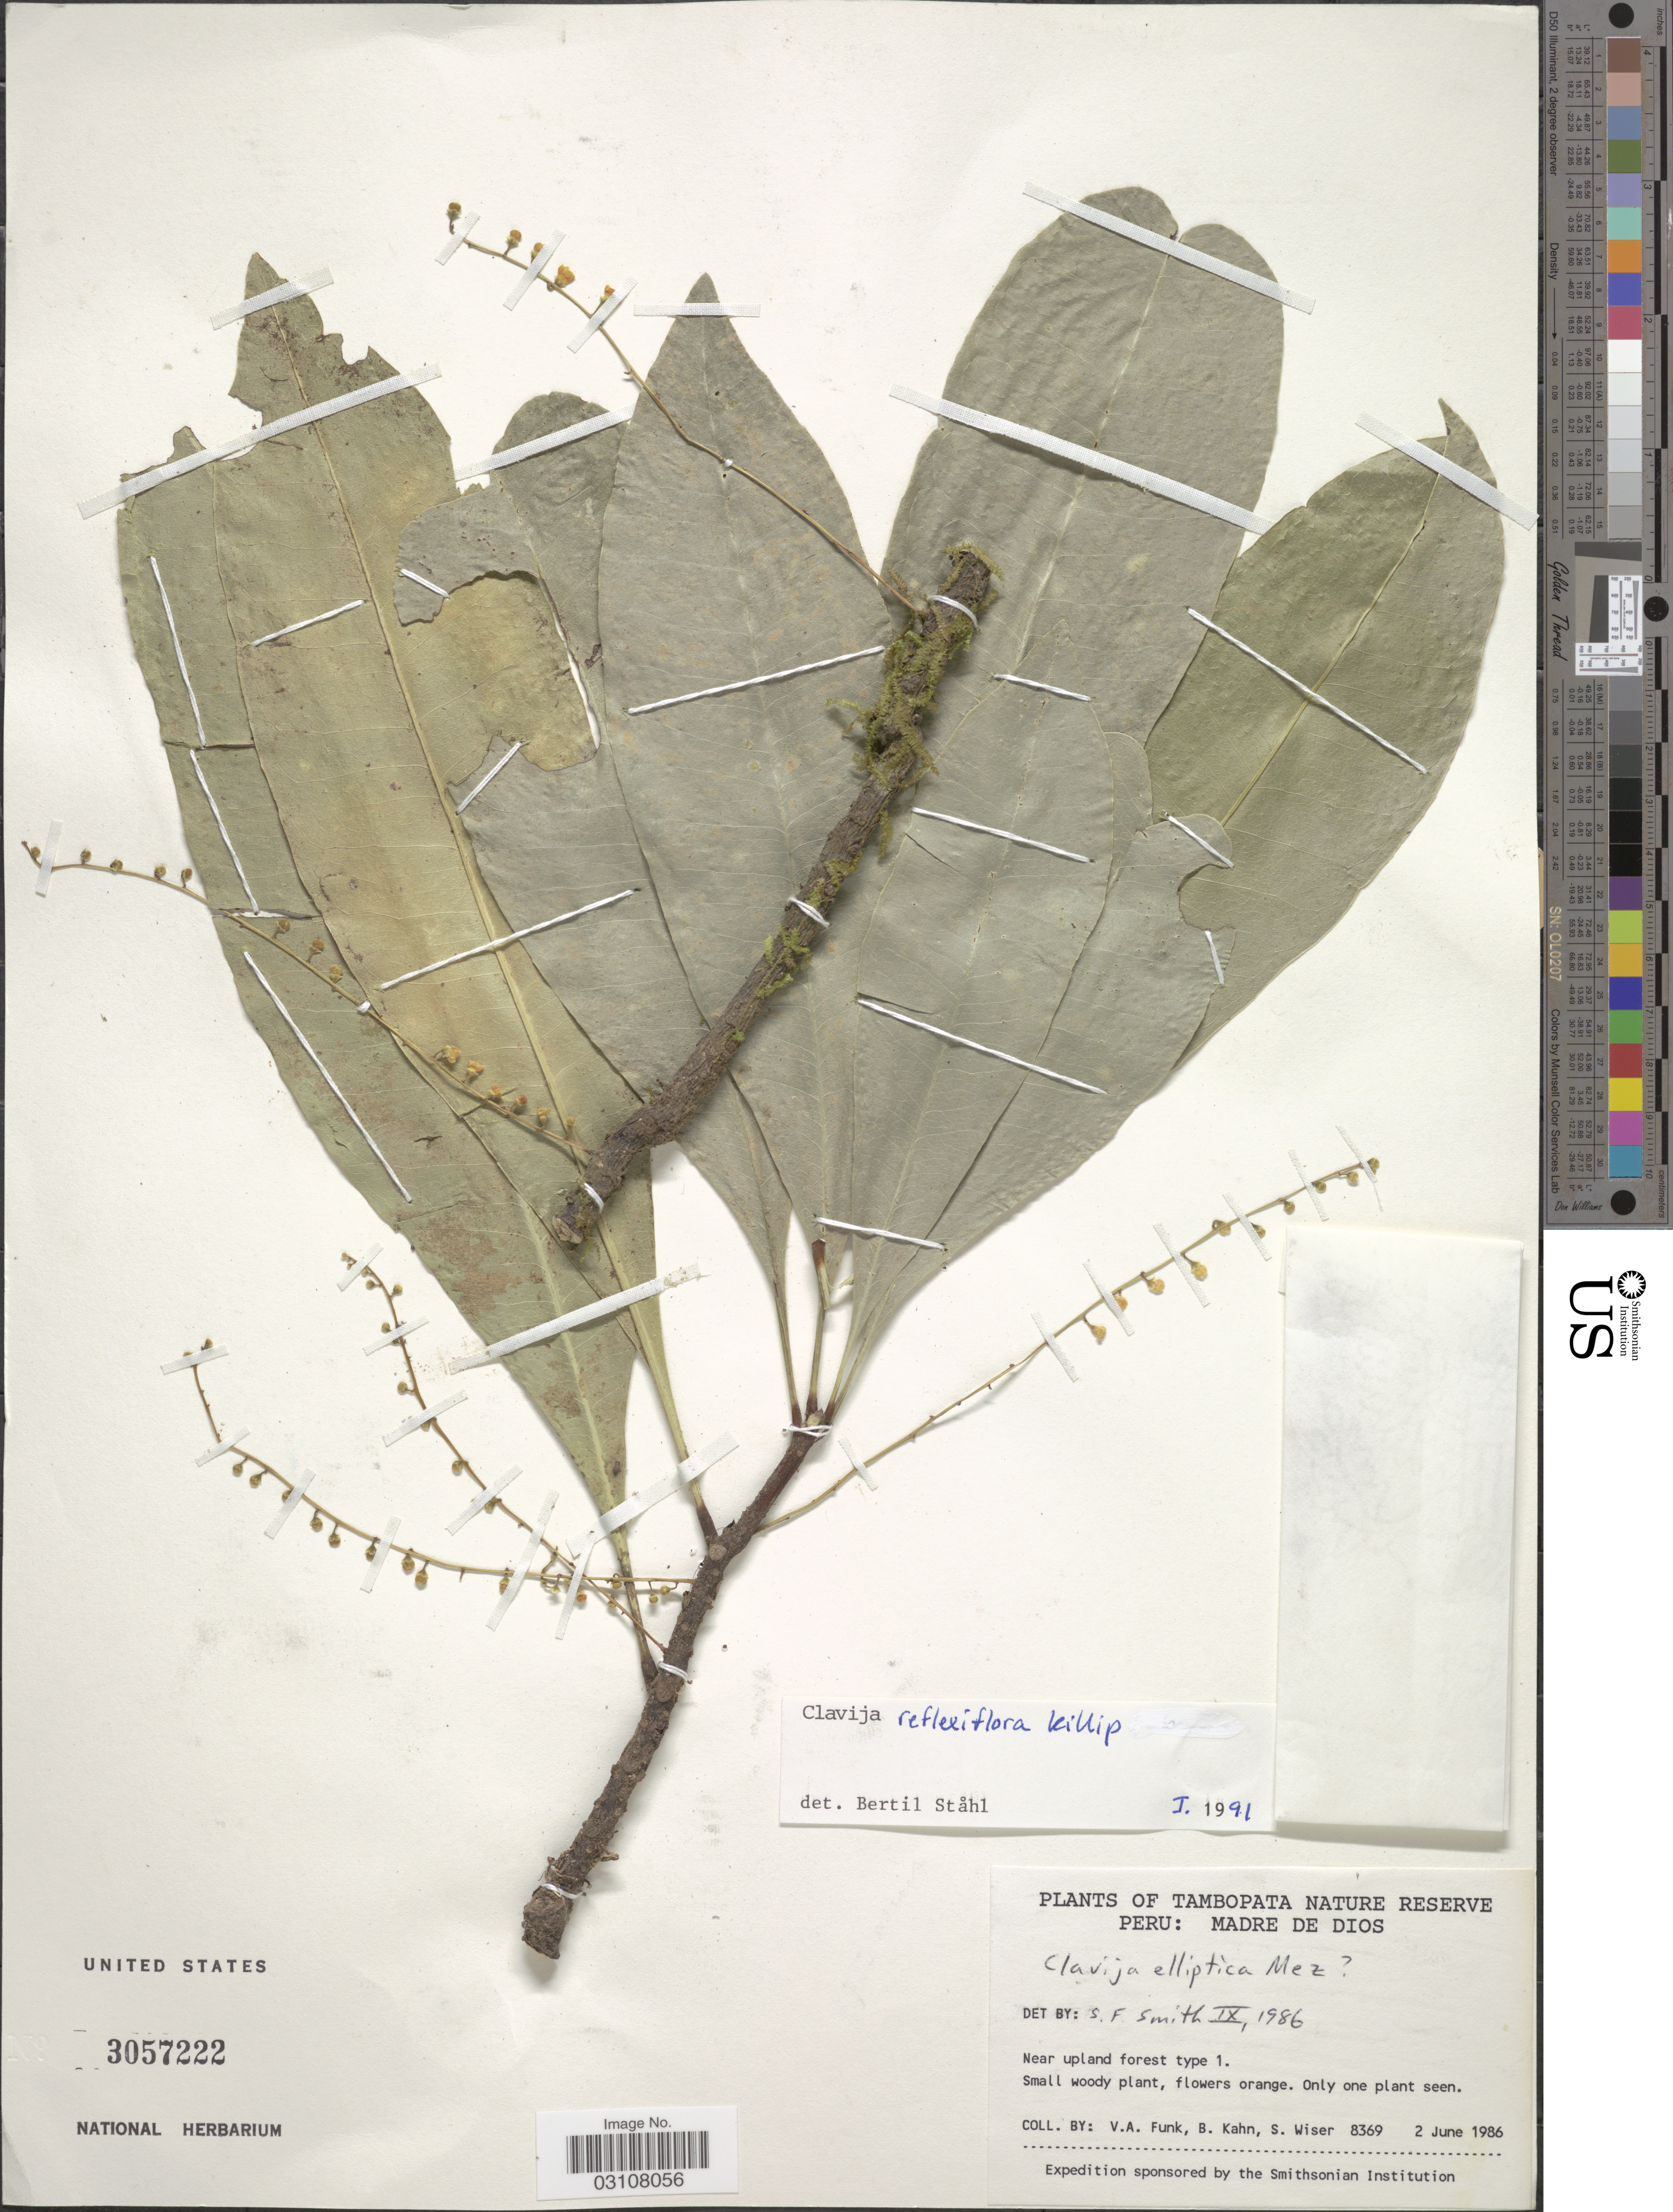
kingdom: Plantae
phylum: Tracheophyta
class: Magnoliopsida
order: Ericales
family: Primulaceae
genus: Clavija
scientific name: Clavija reflexiflora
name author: Killip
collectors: V. Funk, B. Kahn & S. Wiser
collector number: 8369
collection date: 1986-06-02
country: Peru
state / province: Madre de Dios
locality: Tambopata Nature Reserve, Near upland forest type 1.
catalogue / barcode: US 3057222